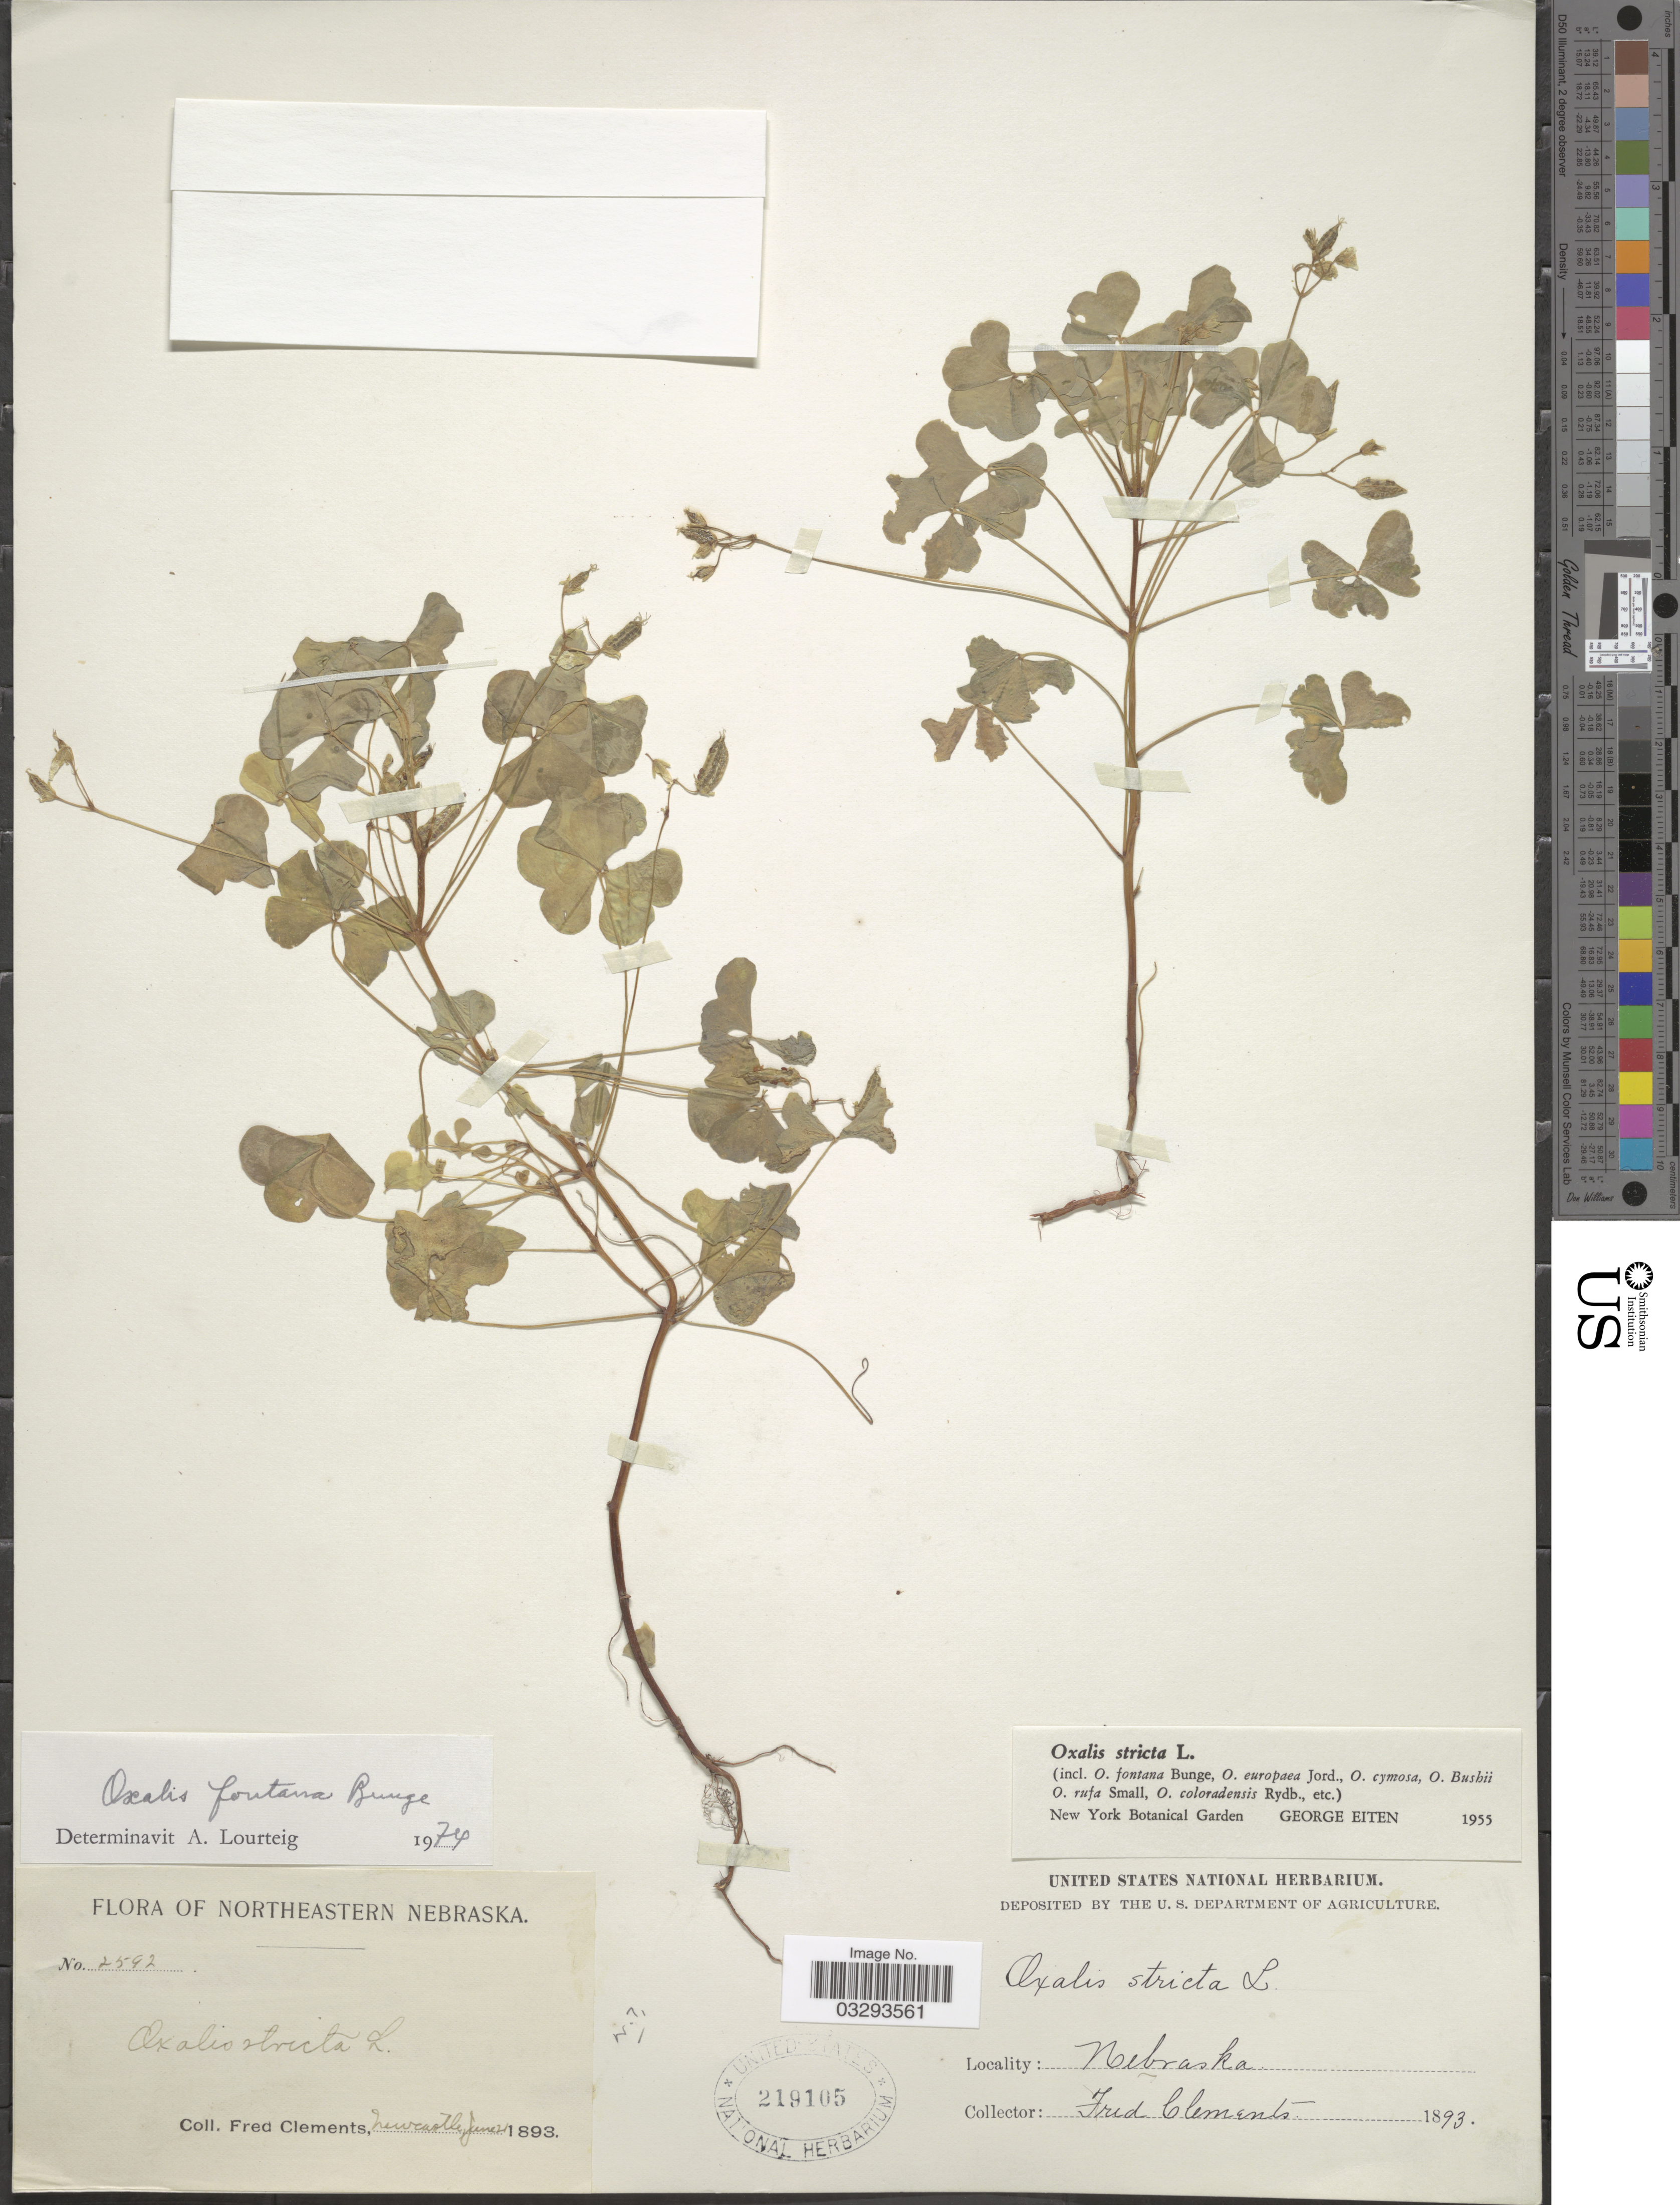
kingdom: Plantae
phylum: Tracheophyta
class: Magnoliopsida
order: Oxalidales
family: Oxalidaceae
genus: Oxalis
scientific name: Oxalis fontana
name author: Bunge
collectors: F. Clements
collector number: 2592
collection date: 1893-06-02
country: United States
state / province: Nebraska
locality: Northeastern Nebraska. Newcastle.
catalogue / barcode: US 219105